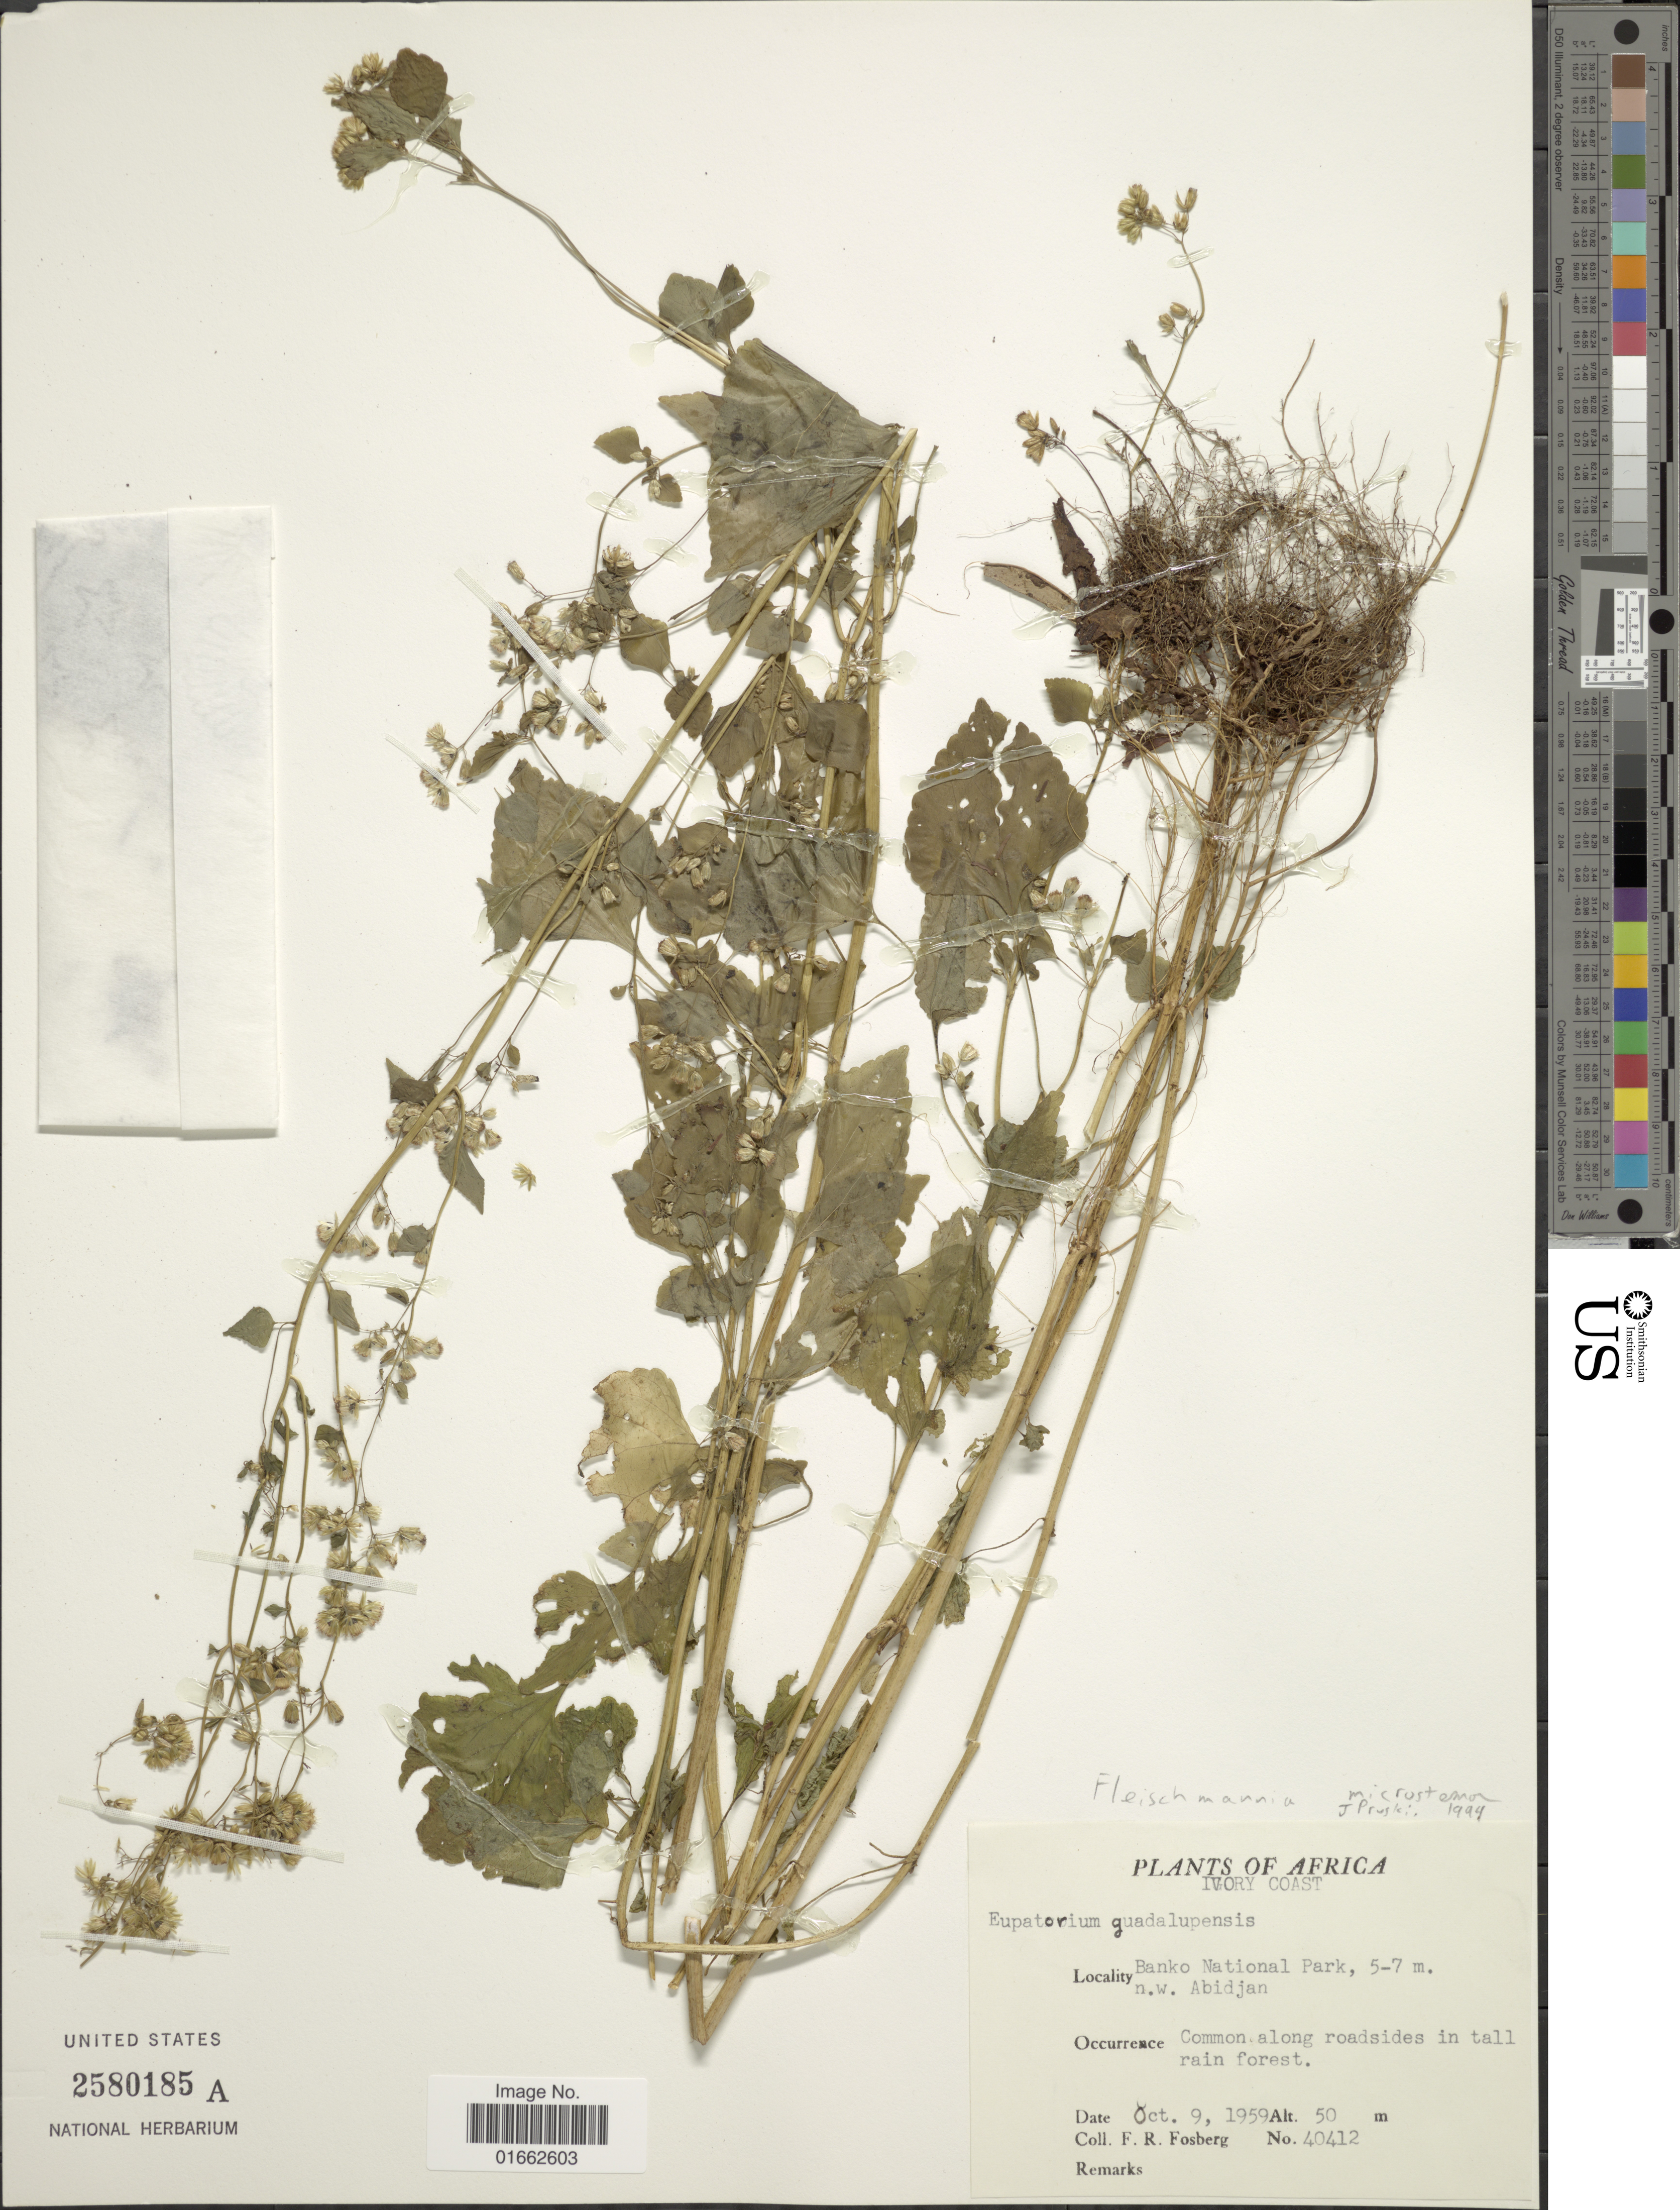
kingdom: Plantae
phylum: Tracheophyta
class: Magnoliopsida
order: Asterales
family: Asteraceae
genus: Fleischmannia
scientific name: Fleischmannia microstemon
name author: (Cass.) R.M. King & H. Rob.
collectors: F. R. Fosberg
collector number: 40412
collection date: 1959-10-09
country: Ivory Coast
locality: Africa, Banko National Park, 5-7 m. n.w. Abidjan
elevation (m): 50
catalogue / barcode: US 2580185A